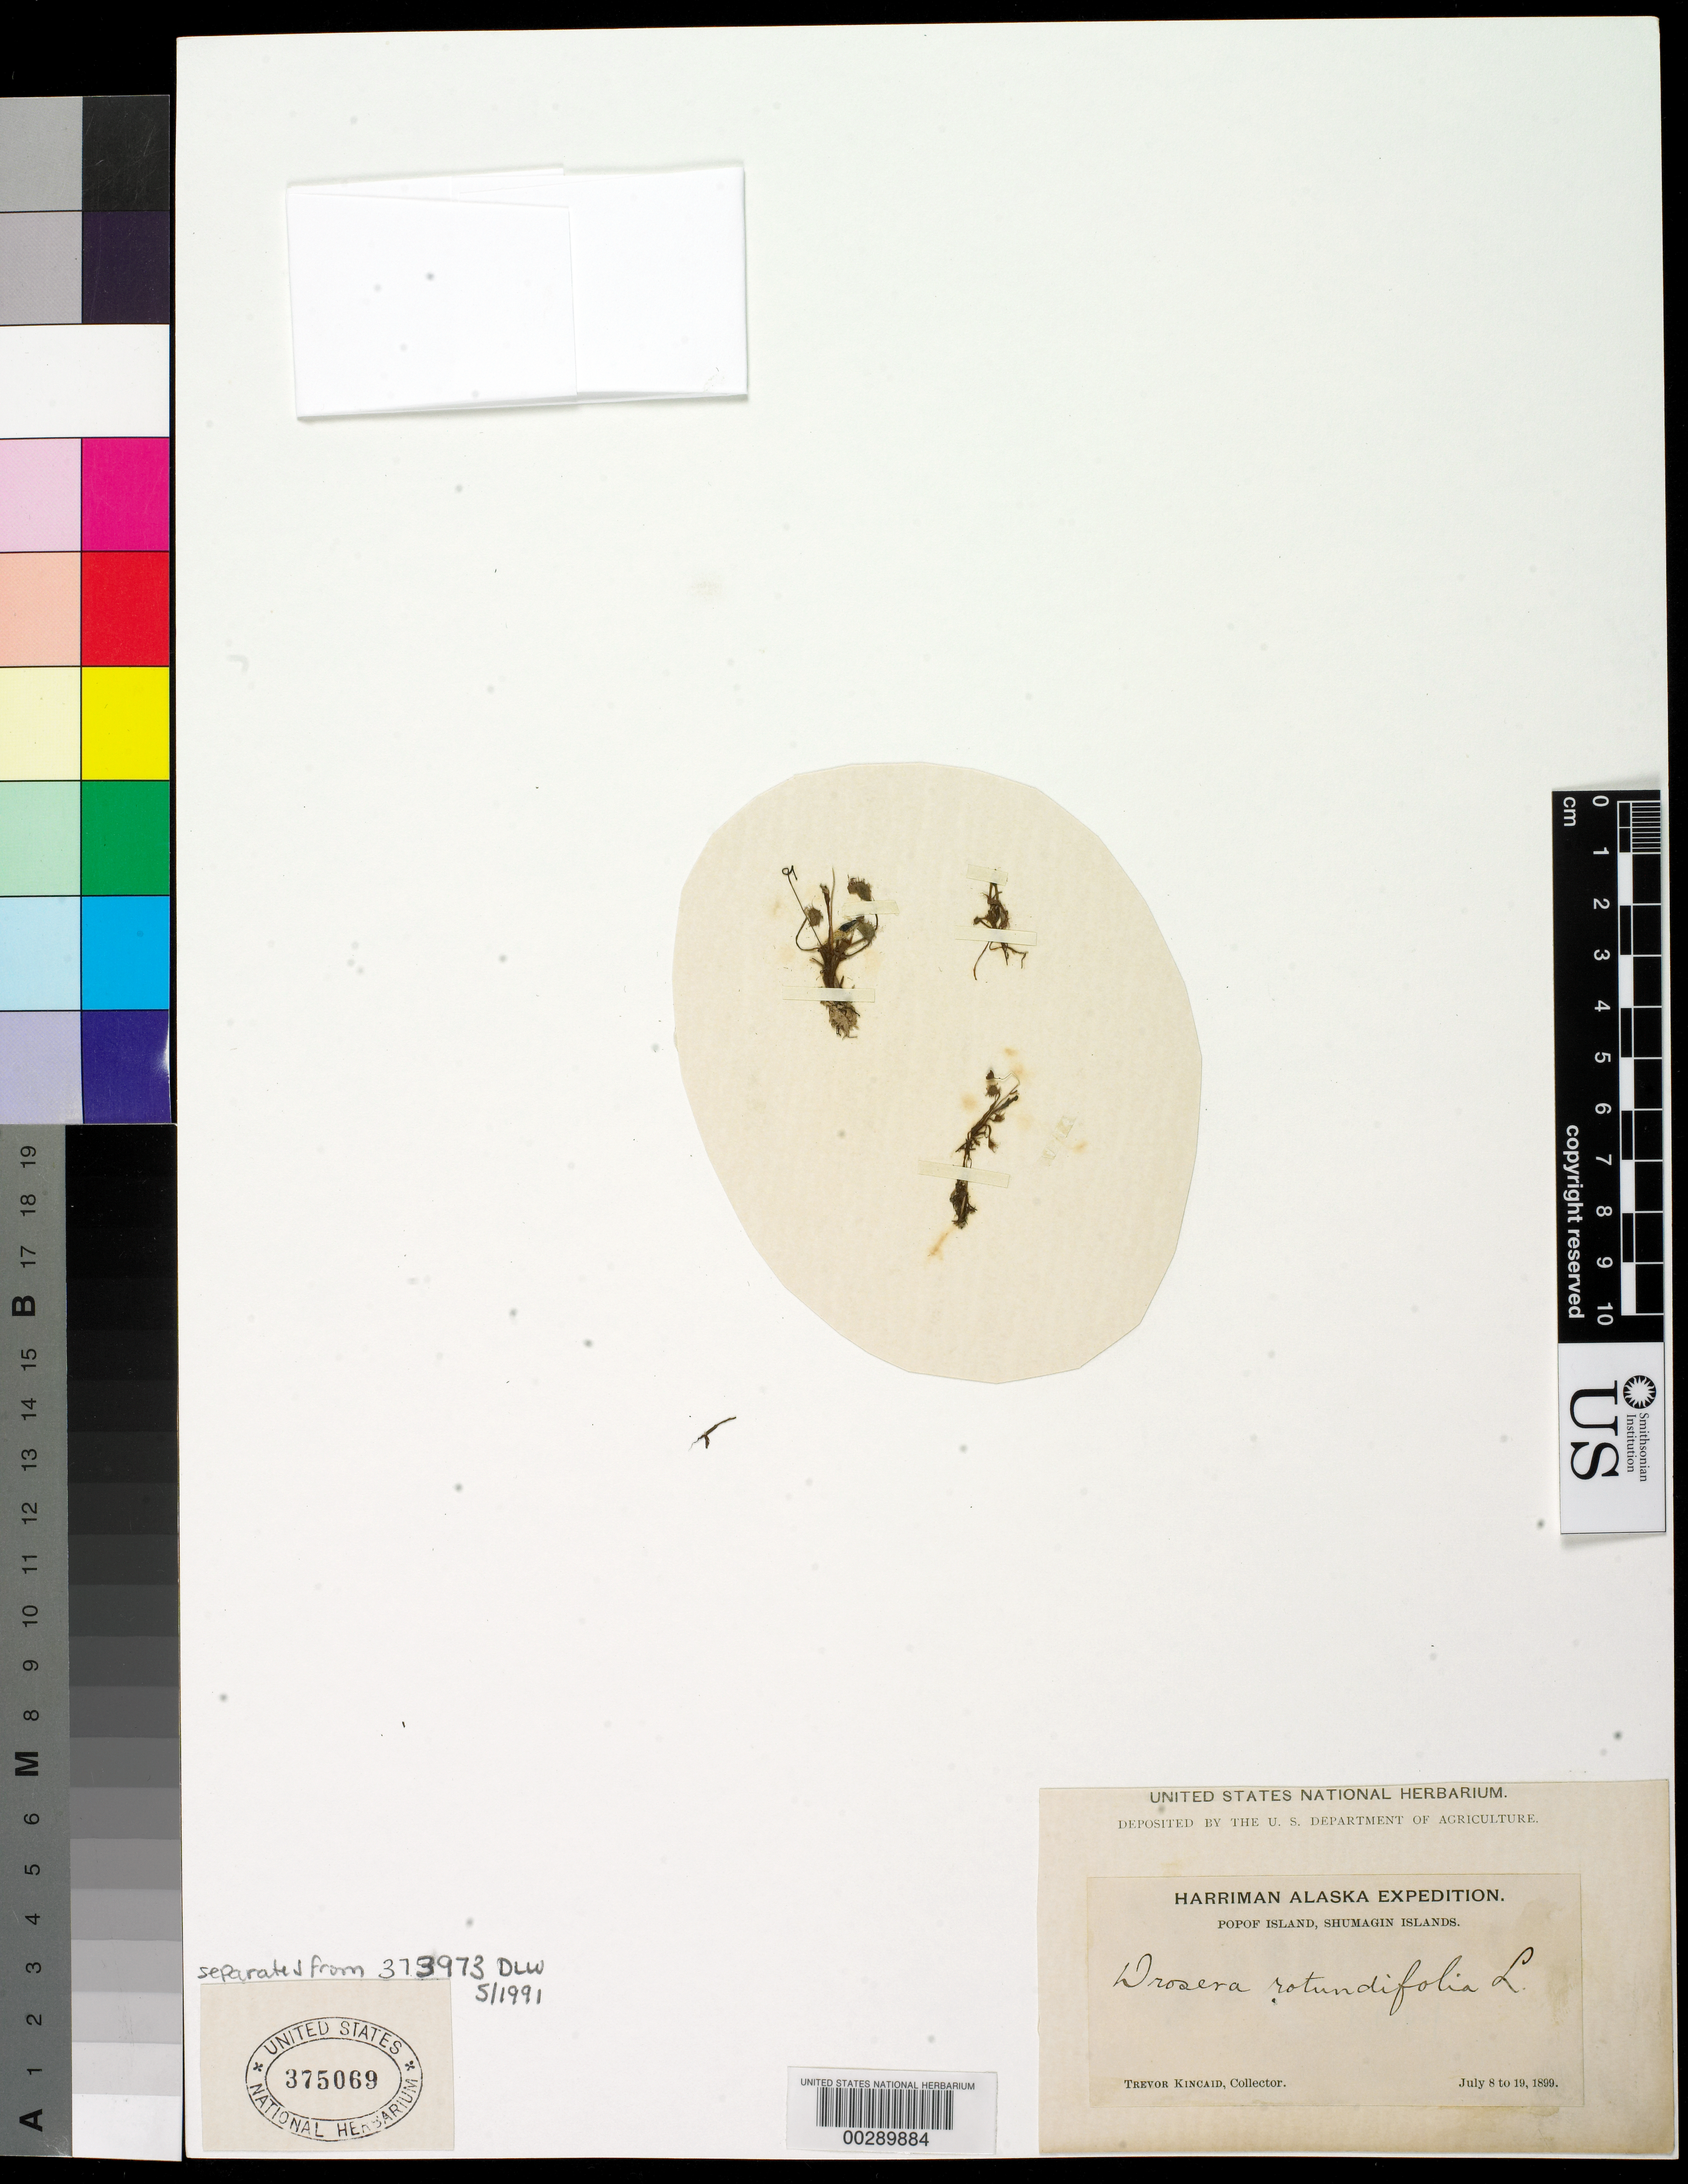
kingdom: Plantae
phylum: Tracheophyta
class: Magnoliopsida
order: Caryophyllales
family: Droseraceae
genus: Drosera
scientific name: Drosera rotundifolia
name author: L.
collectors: T. C. Kincaid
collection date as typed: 08 Jul 1899 to 19 Jul 1899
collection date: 1899-07-08/1899-07-19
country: United States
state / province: Alaska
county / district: Aleutians East Borough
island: Popof Island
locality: Shumagin islands, popof i. [Shumagin Is.]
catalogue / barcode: US 375069